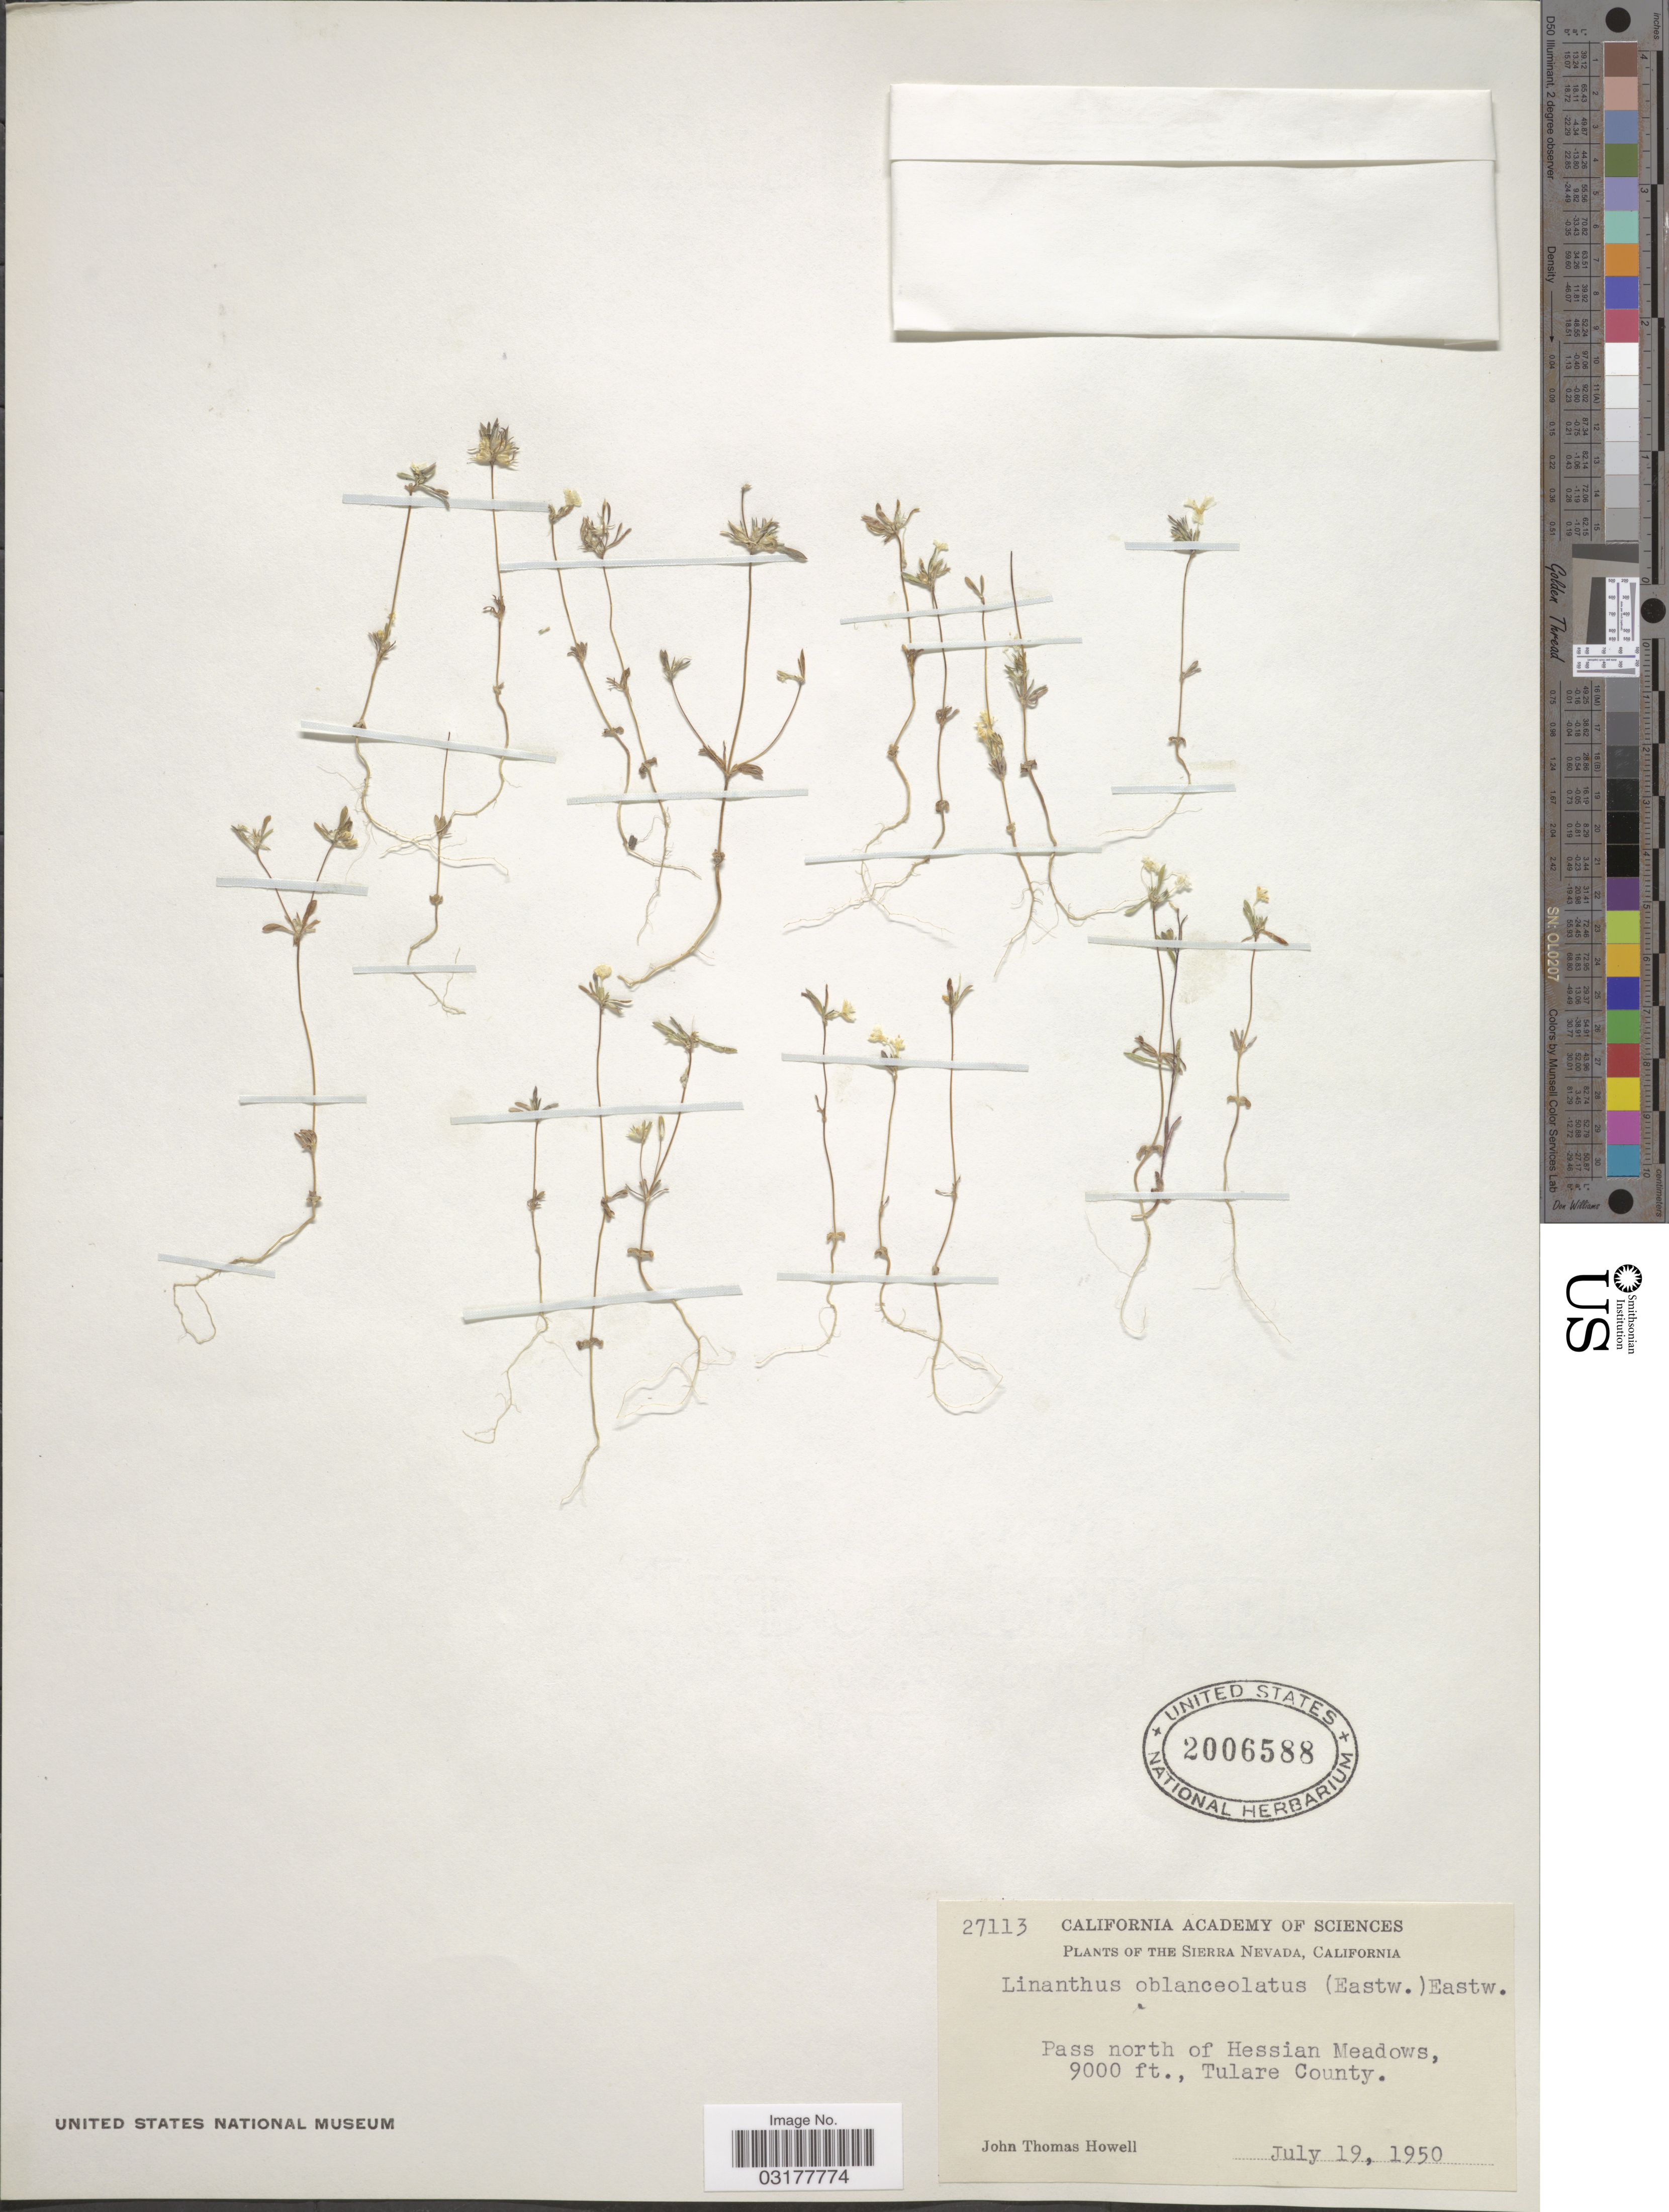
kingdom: Plantae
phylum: Tracheophyta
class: Magnoliopsida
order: Ericales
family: Polemoniaceae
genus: Leptosiphon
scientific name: Leptosiphon oblanceolatus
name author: (Brand) J.M. Porter & L.A. Johnson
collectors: J. T. Howell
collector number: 27113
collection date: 1950-07-19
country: United States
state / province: California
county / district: Tulare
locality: Sierra Nevada. Pass north of Hessian Meadows. Tulare County.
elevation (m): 2743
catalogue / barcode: US 2006588